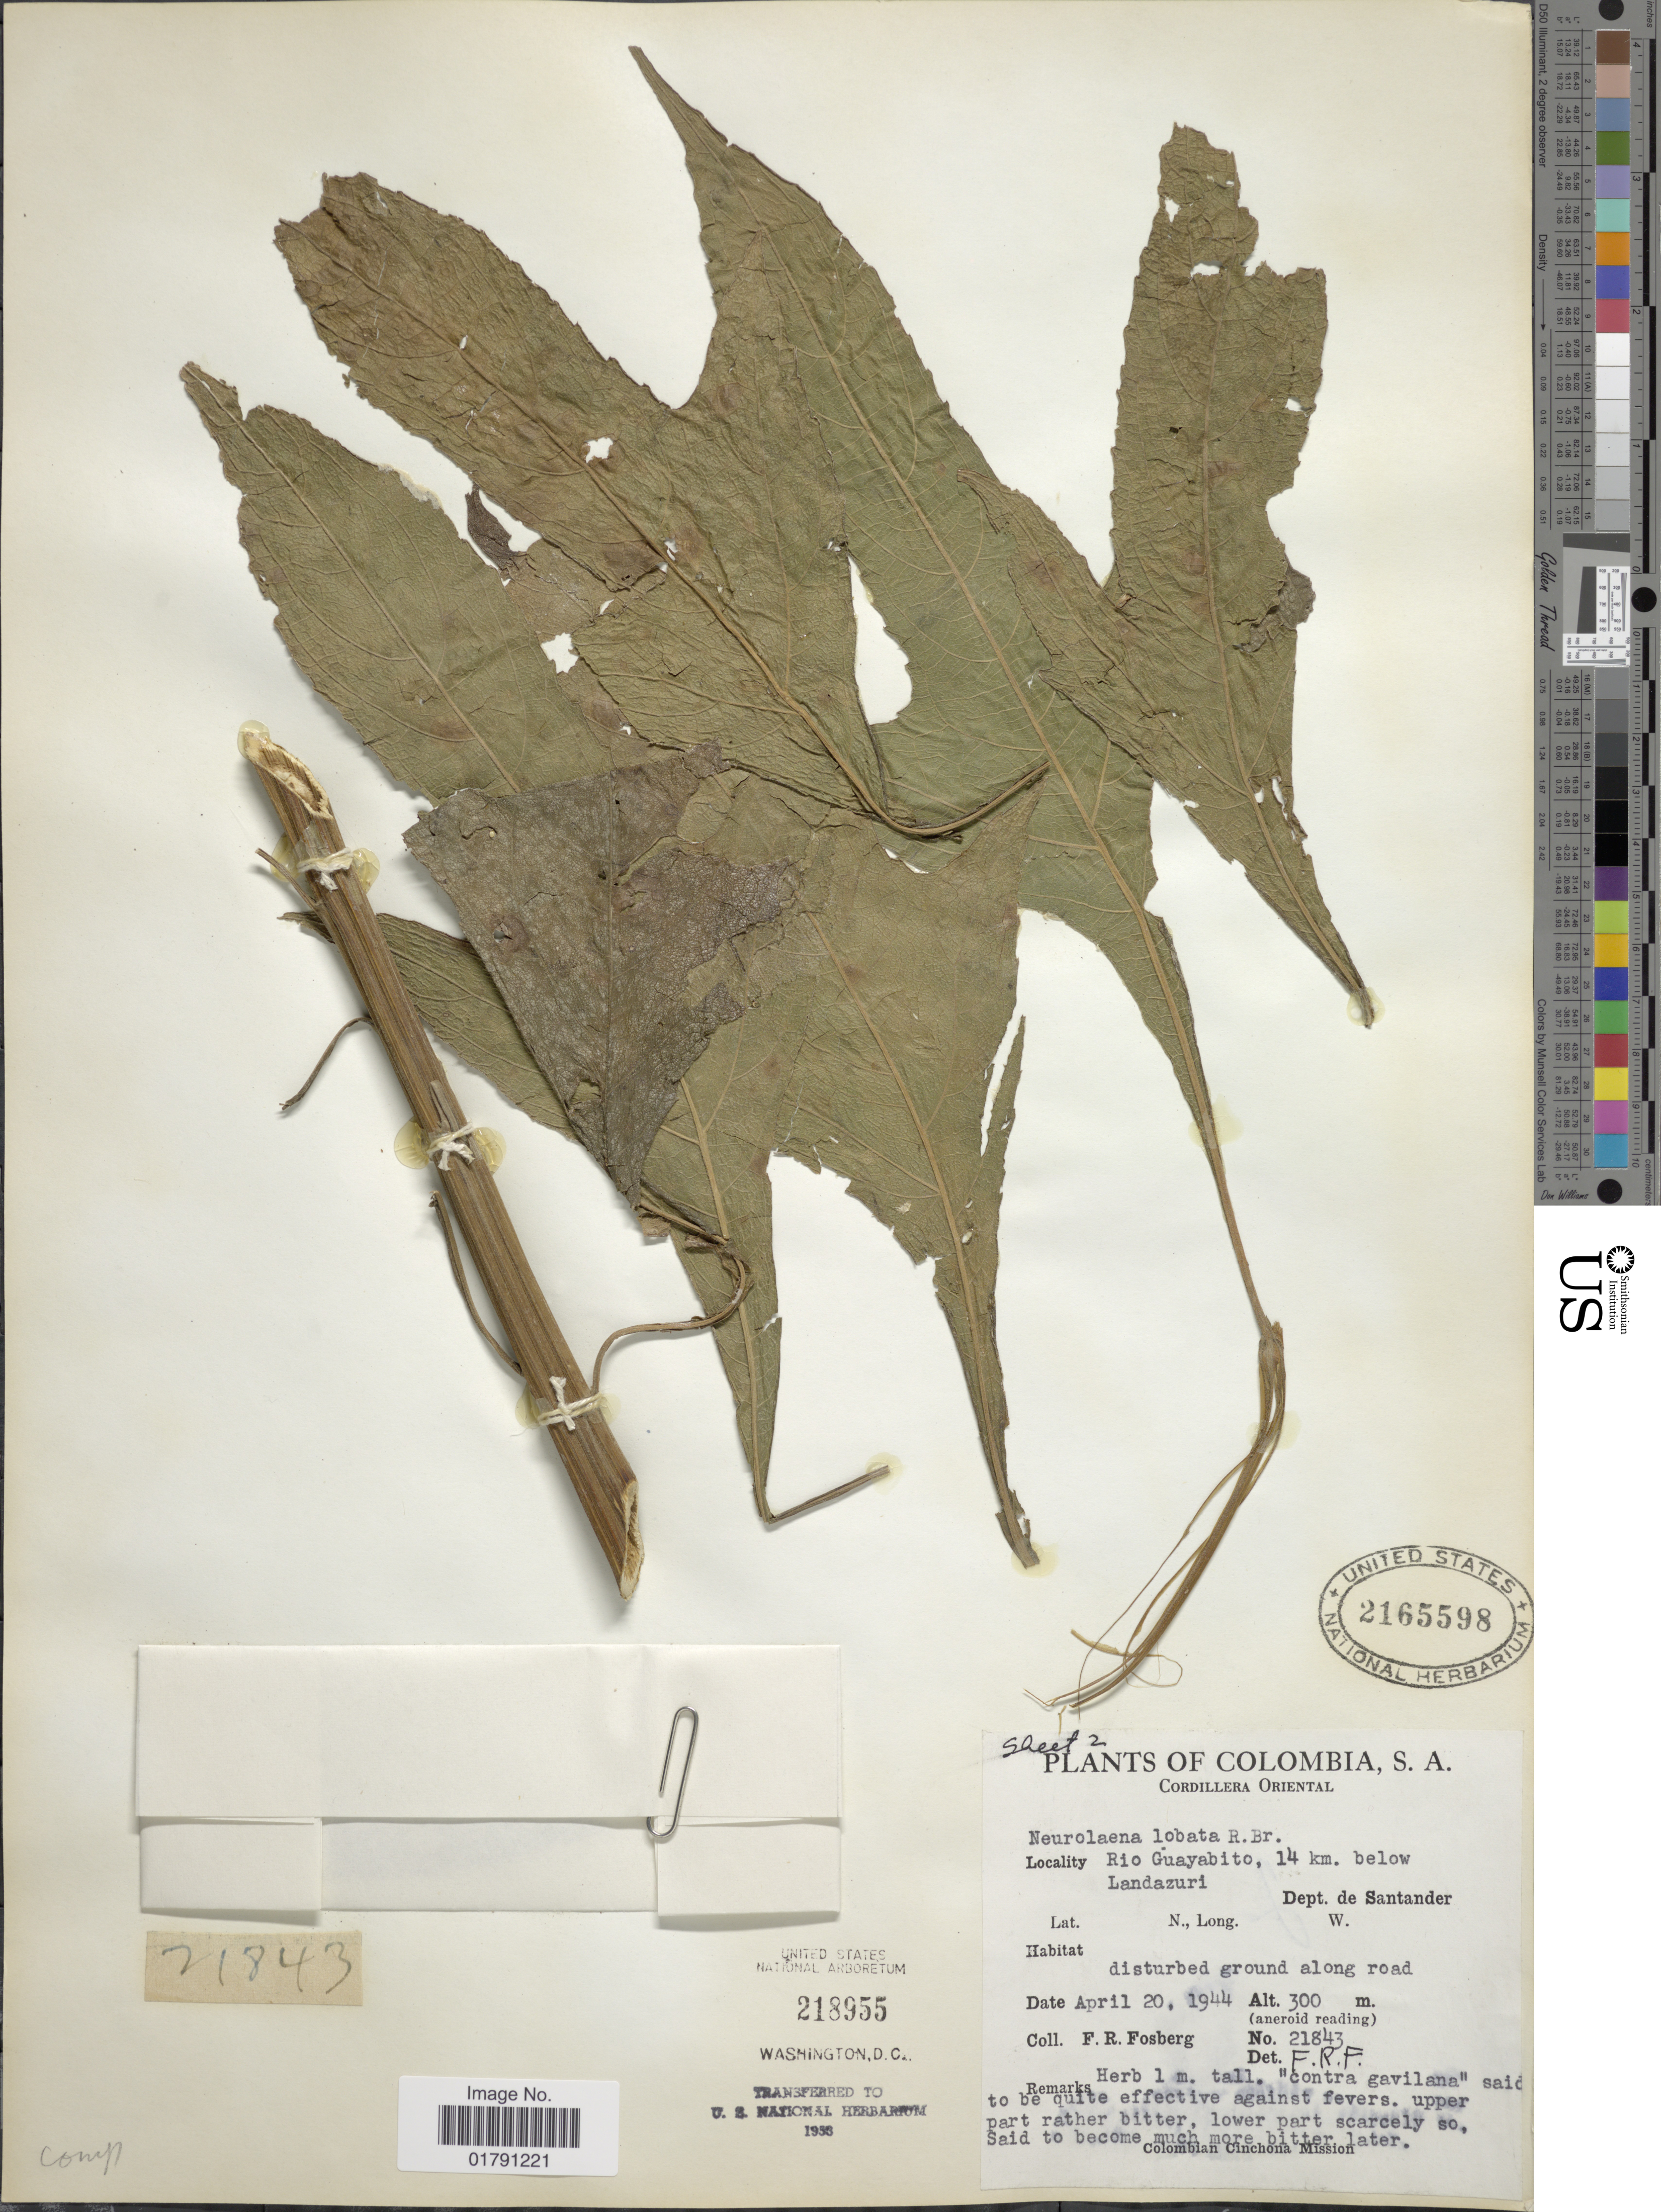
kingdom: Plantae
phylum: Tracheophyta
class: Magnoliopsida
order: Asterales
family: Asteraceae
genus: Neurolaena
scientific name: Neurolaena lobata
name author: (L.) R. Br. ex Cass.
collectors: F. R. Fosberg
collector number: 21843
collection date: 1944-04-20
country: Colombia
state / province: Santander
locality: Cordillera Oriental, Rio Guayabito, 14 km below Landazuri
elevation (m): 300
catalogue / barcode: US 2165598